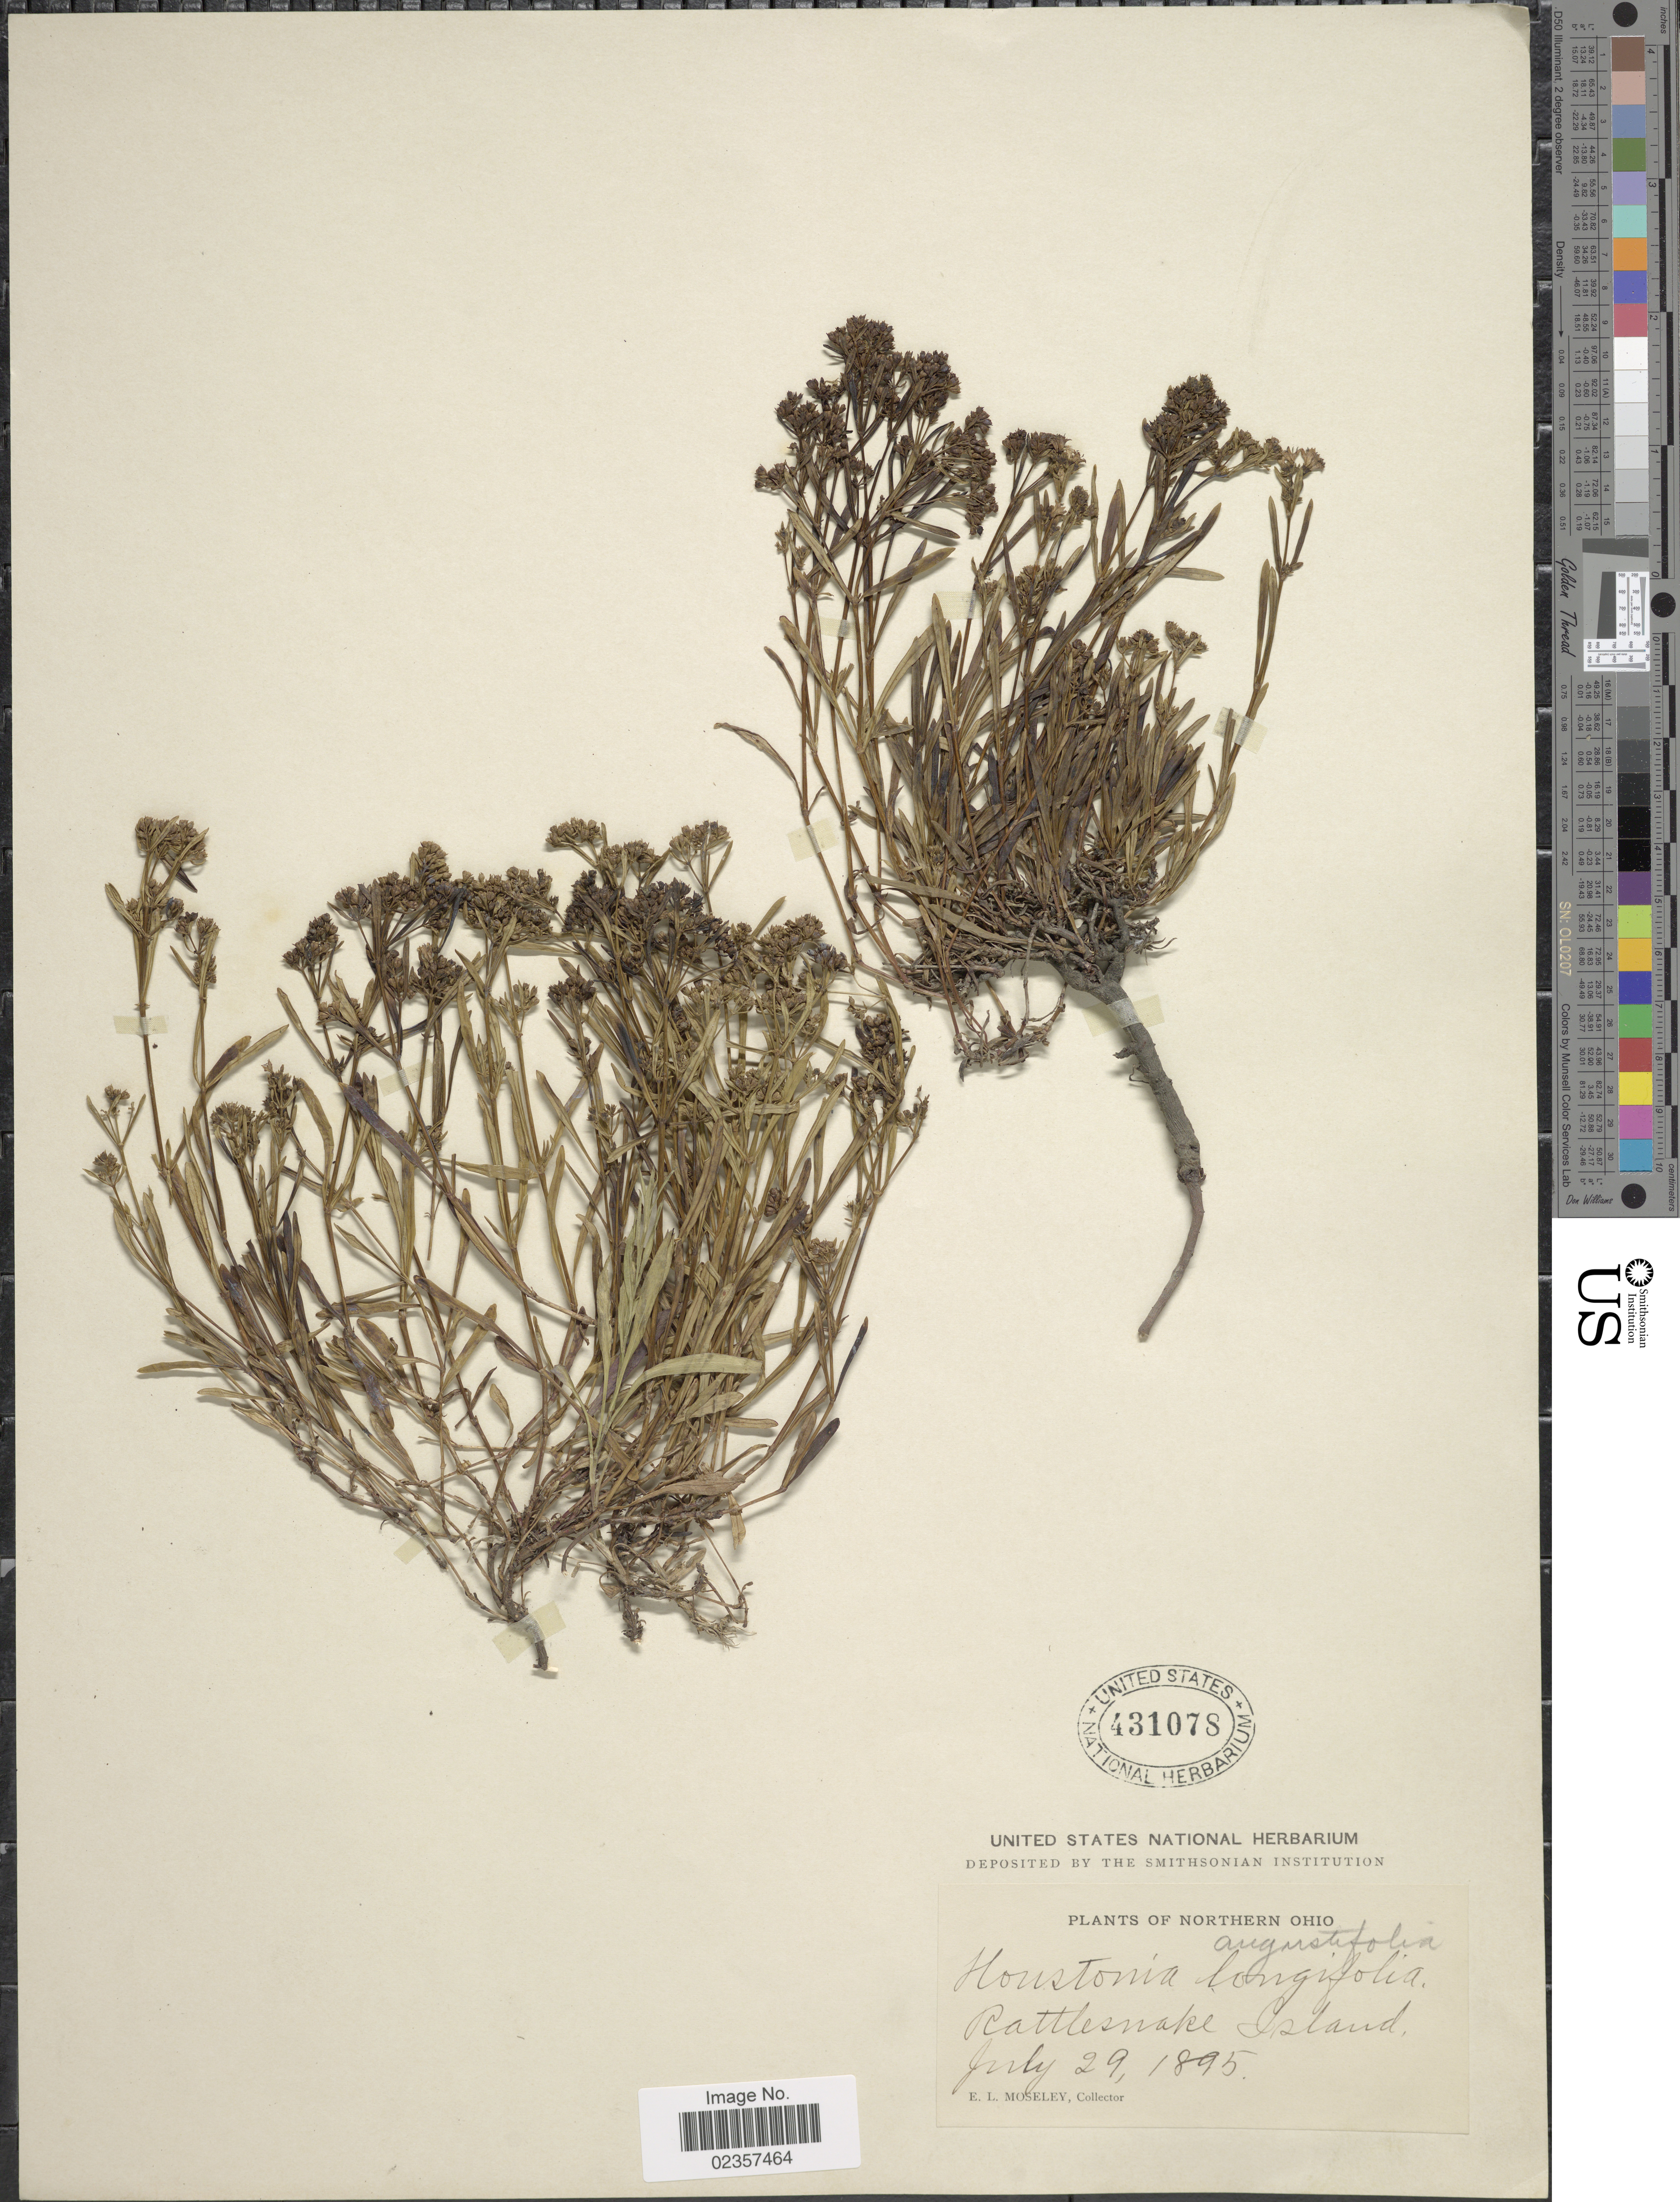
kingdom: Plantae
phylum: Tracheophyta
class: Magnoliopsida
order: Gentianales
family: Rubiaceae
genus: Houstonia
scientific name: Houstonia nigricans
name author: (Lam.) Fernald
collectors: E. Moseley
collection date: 1895-07-29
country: United States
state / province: Ohio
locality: Rattlesnake Island, Northern Ohio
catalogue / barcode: US 431078